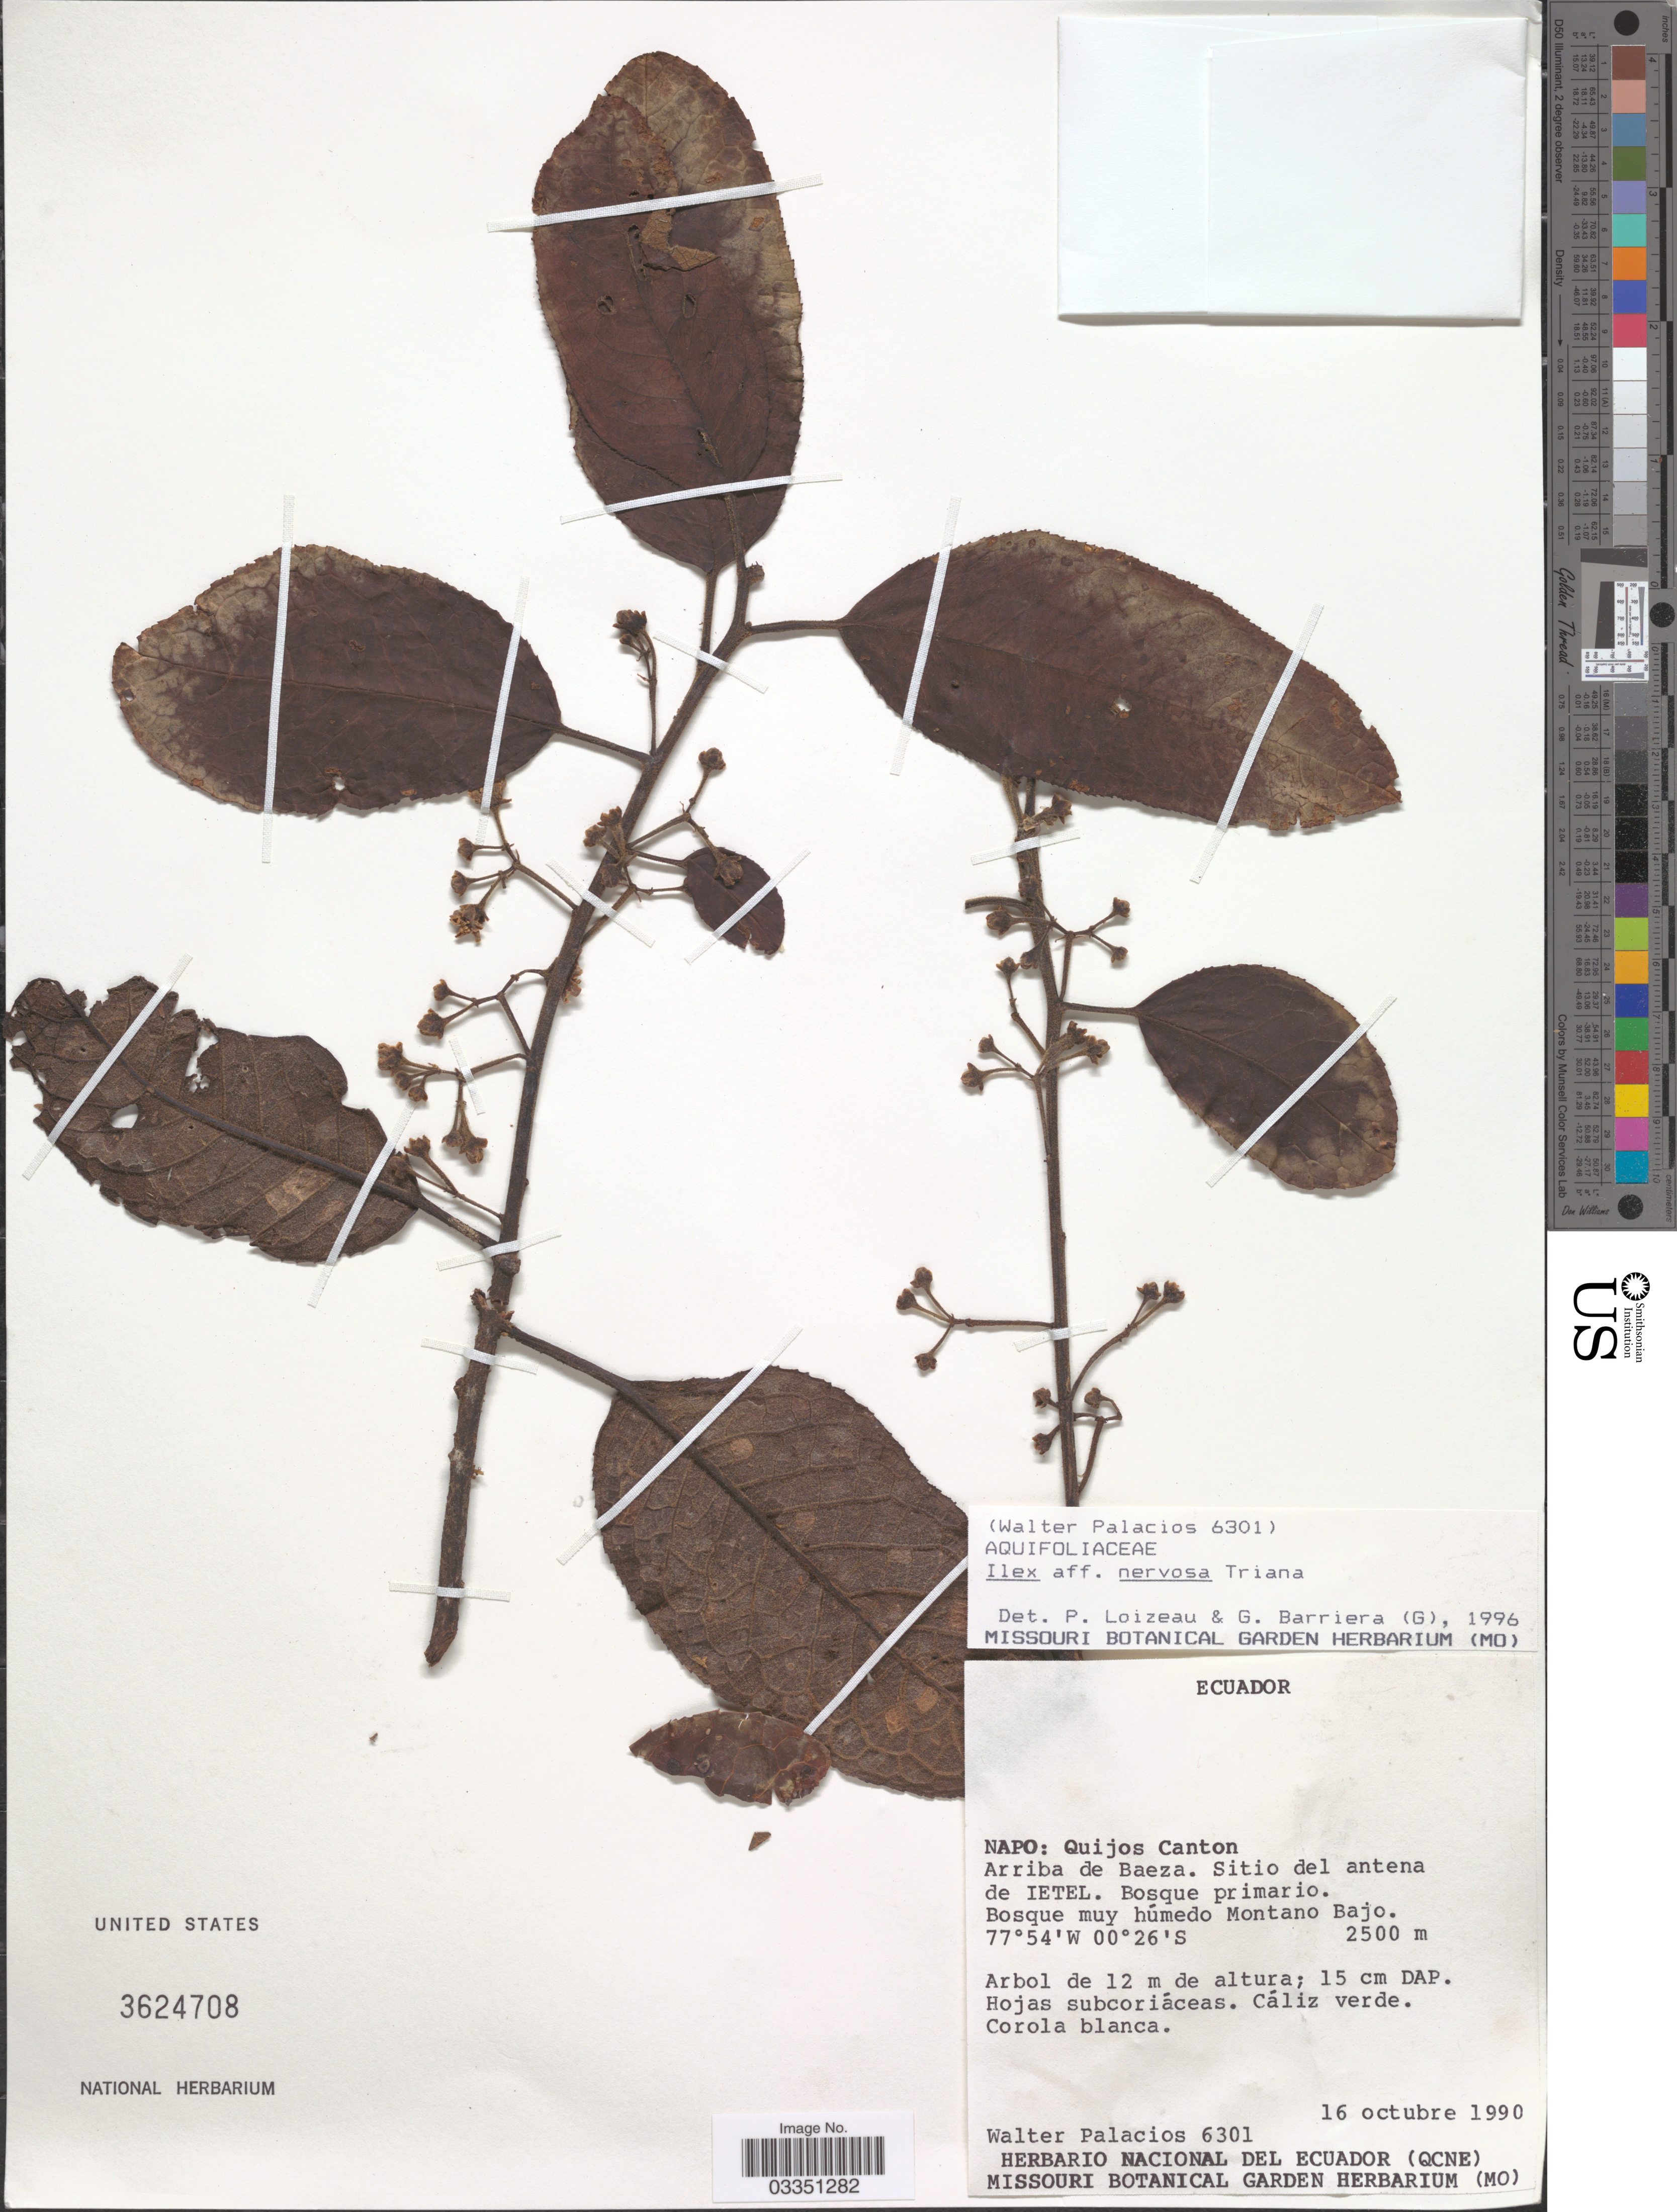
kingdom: Plantae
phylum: Tracheophyta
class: Magnoliopsida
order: Aquifoliales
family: Aquifoliaceae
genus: Ilex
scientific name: Ilex nervosa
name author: Triana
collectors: W. Palacios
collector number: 6301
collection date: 1990-10-16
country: Ecuador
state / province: Napo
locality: Quijos Canton. Arriba de Baeza. Sitiodel antena de IETEL. Bosque primario. Bosque muy húmedo Montano Bajo.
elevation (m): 2500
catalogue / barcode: US 3624708